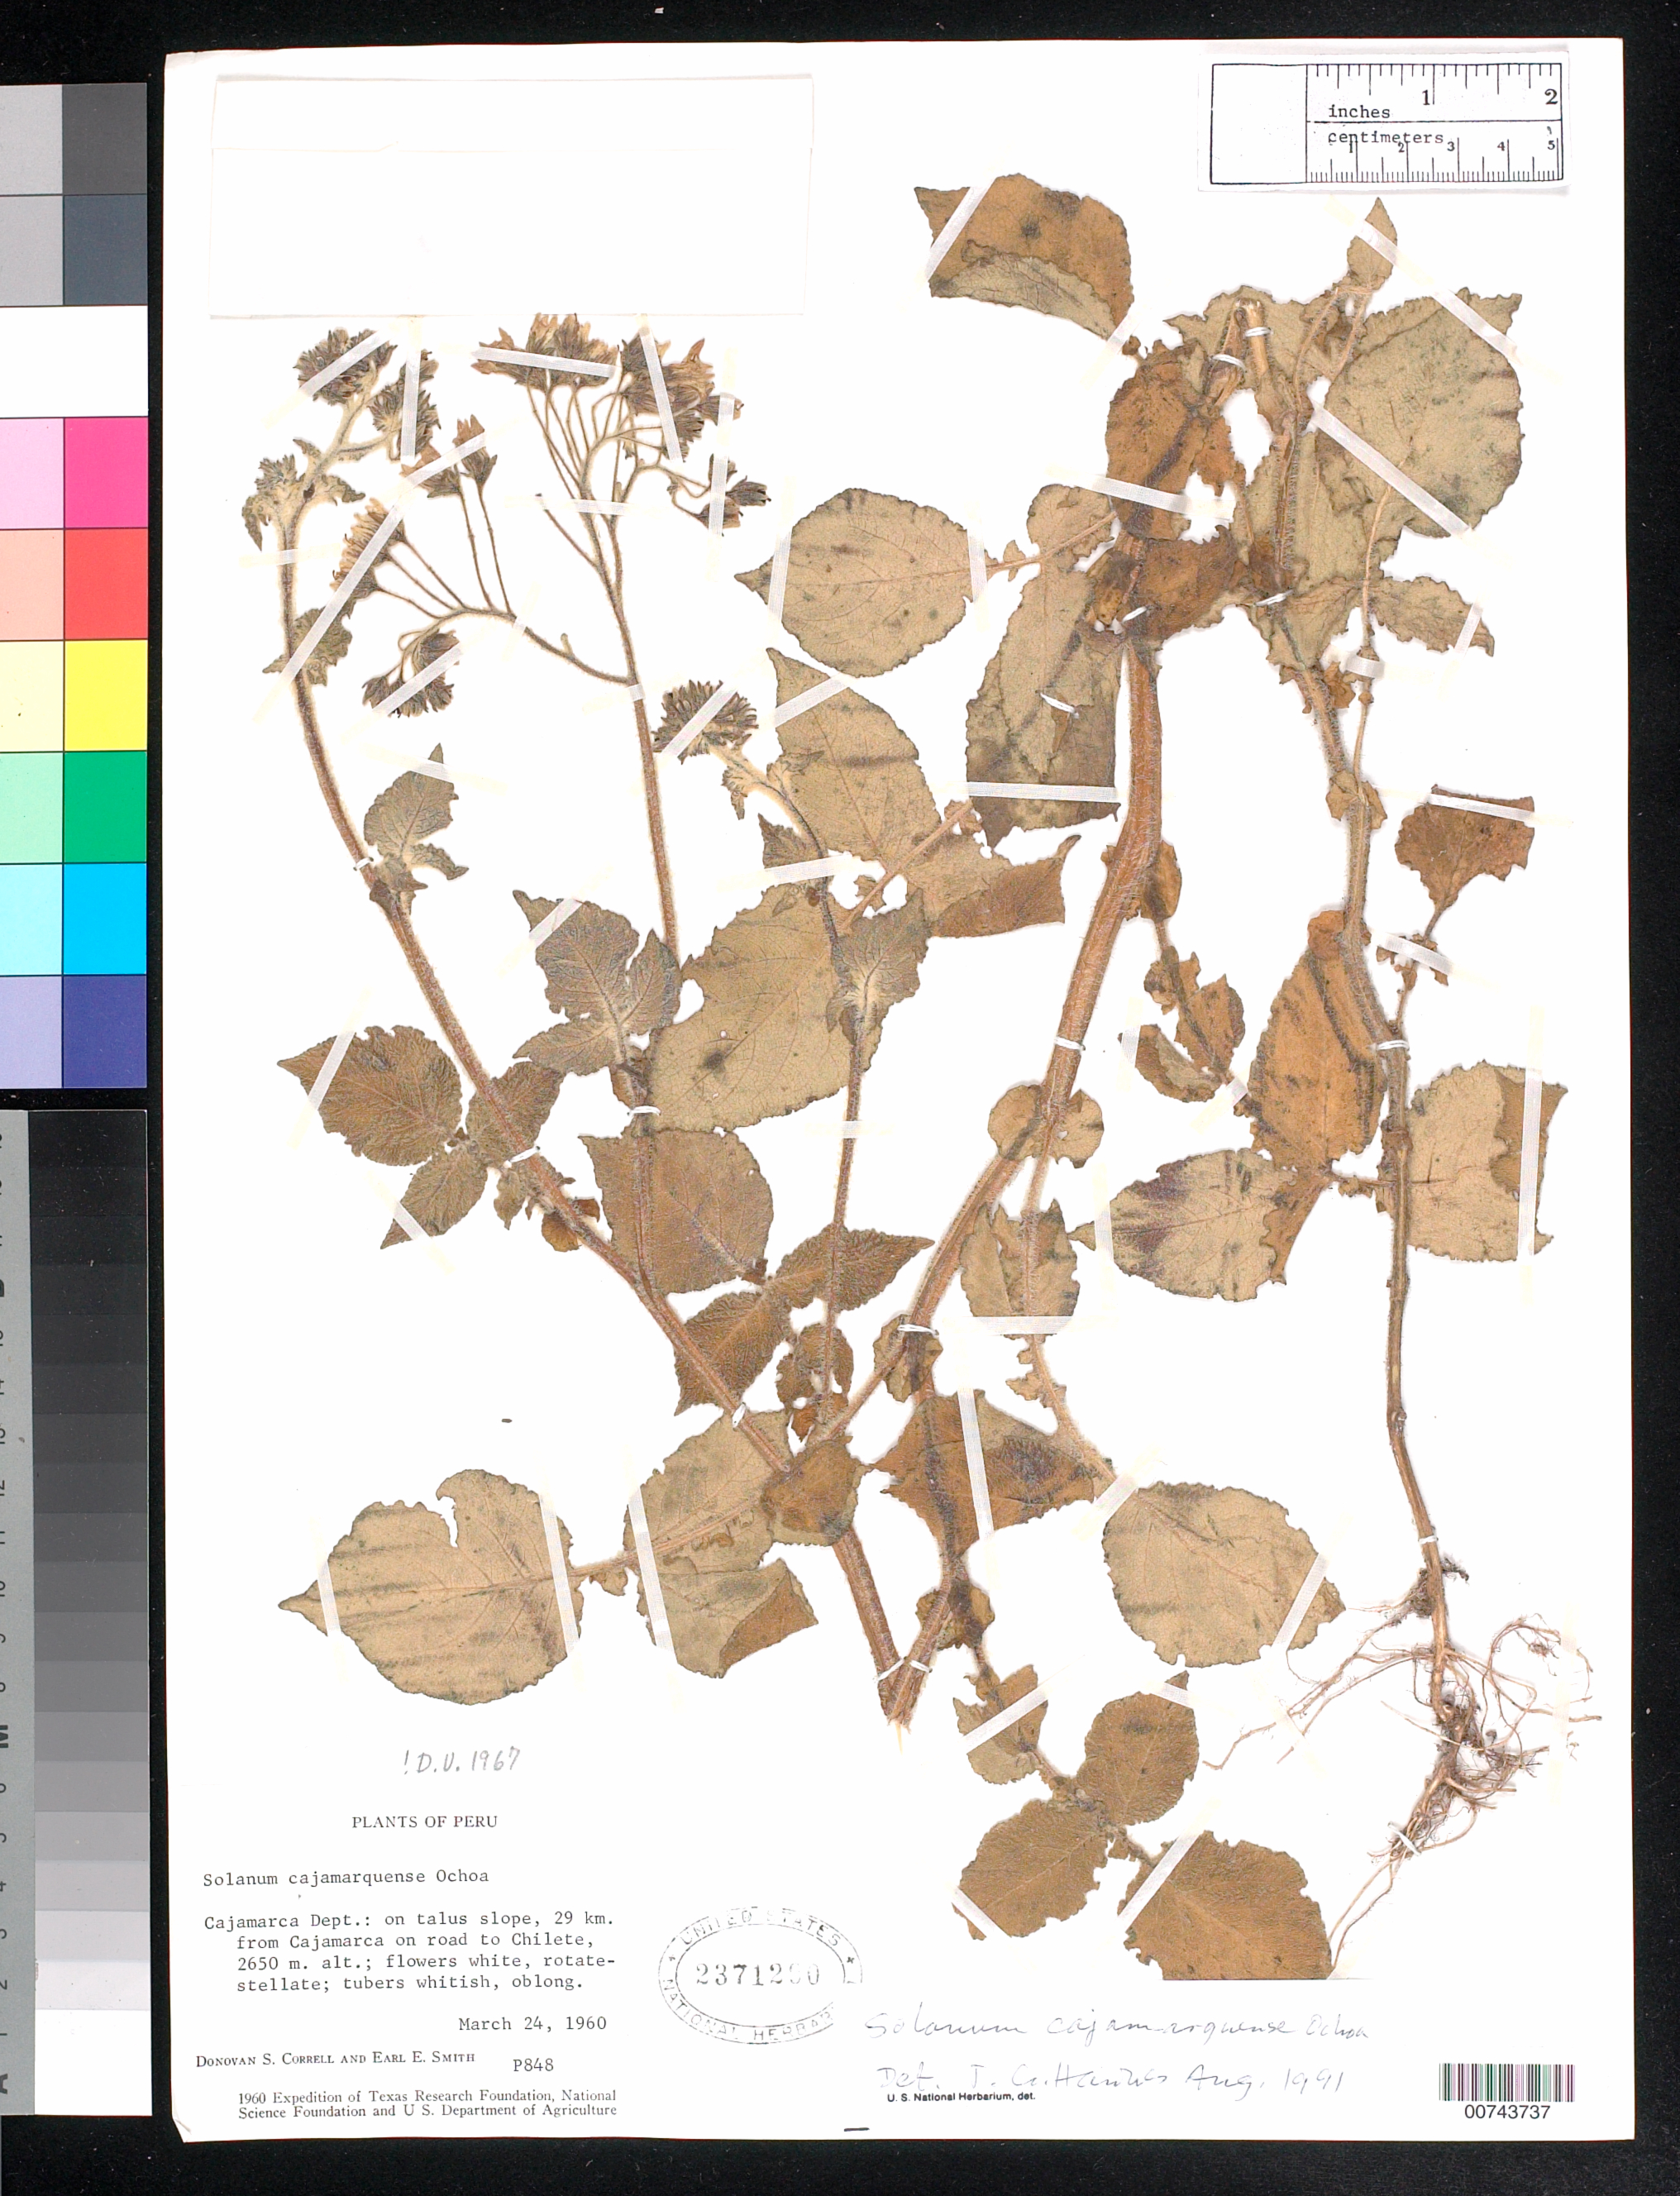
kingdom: Plantae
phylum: Tracheophyta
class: Magnoliopsida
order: Solanales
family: Solanaceae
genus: Solanum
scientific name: Solanum cajamarquense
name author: Ochoa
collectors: D. S. Correll & E. E. Smith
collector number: P848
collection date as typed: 24 Mar 1960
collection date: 1960-03-24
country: Peru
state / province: Cajamarca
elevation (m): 2650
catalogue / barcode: US 2371290